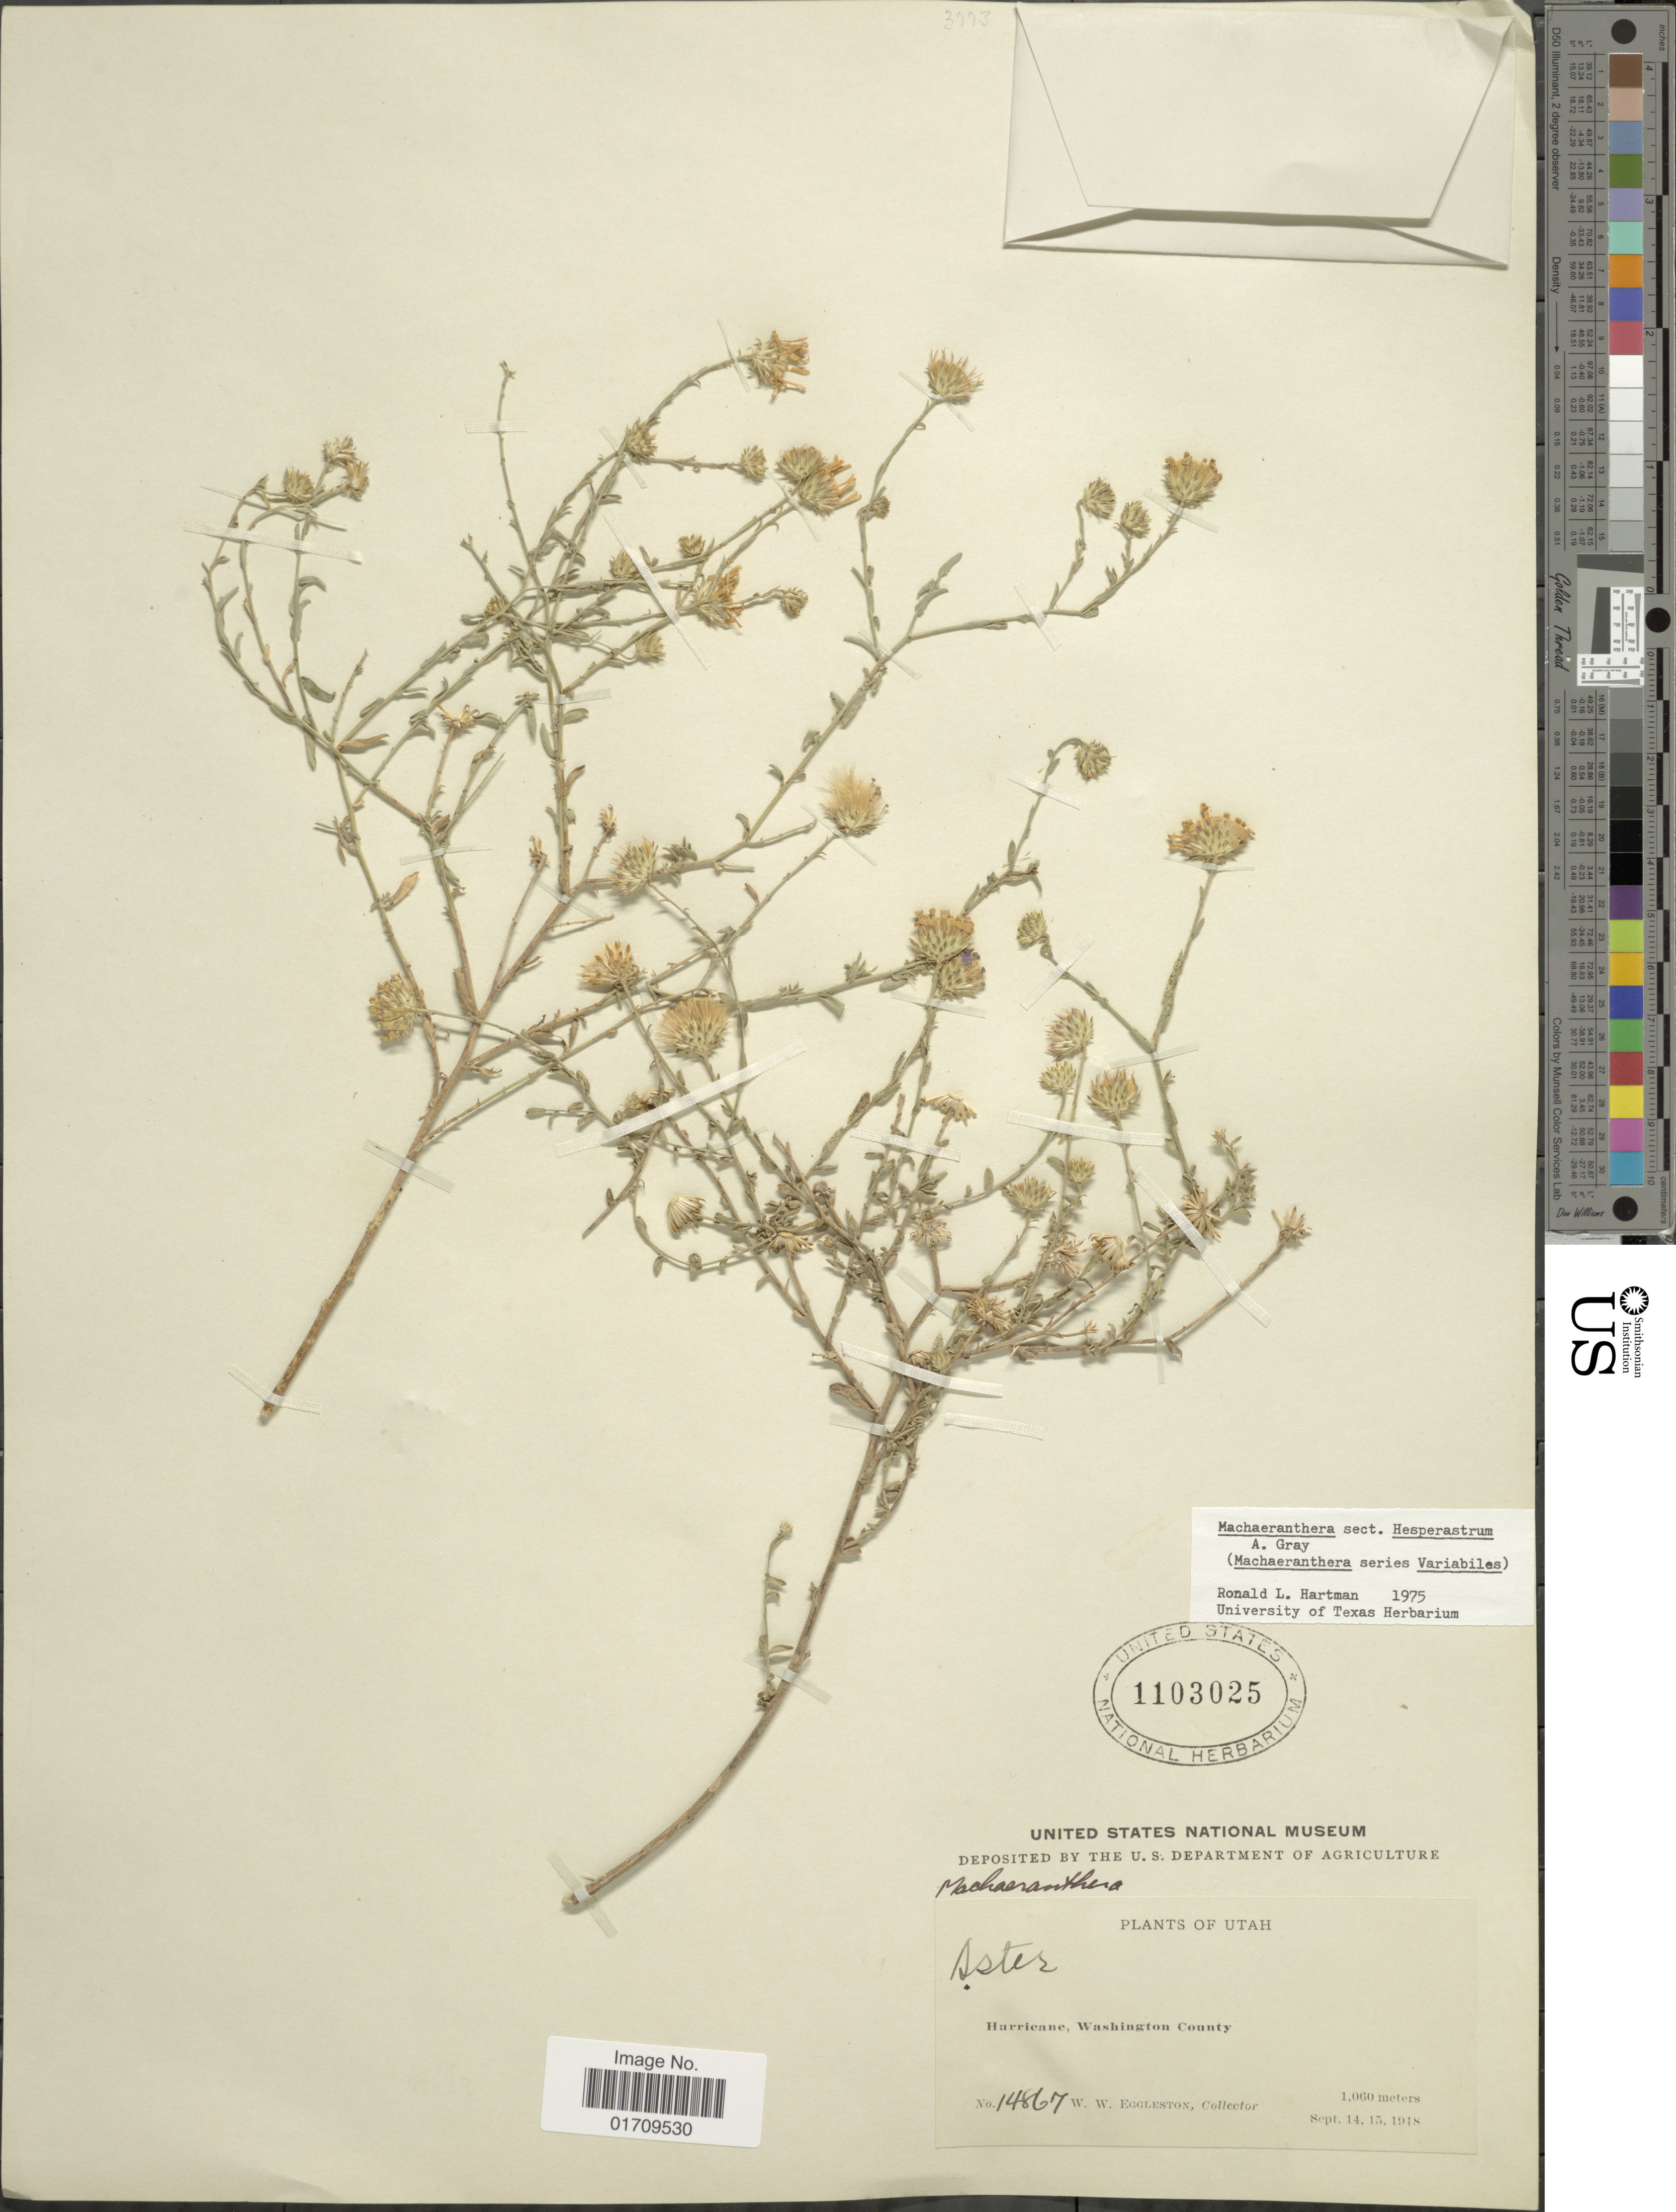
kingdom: Plantae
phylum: Tracheophyta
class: Magnoliopsida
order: Asterales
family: Asteraceae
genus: Machaeranthera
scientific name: Machaeranthera sp.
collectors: W. W. Eggleston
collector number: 14867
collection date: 1918-09-14/1918-09-15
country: United States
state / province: Utah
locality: Hurricane, Washington County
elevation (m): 1060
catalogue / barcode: US 1103025